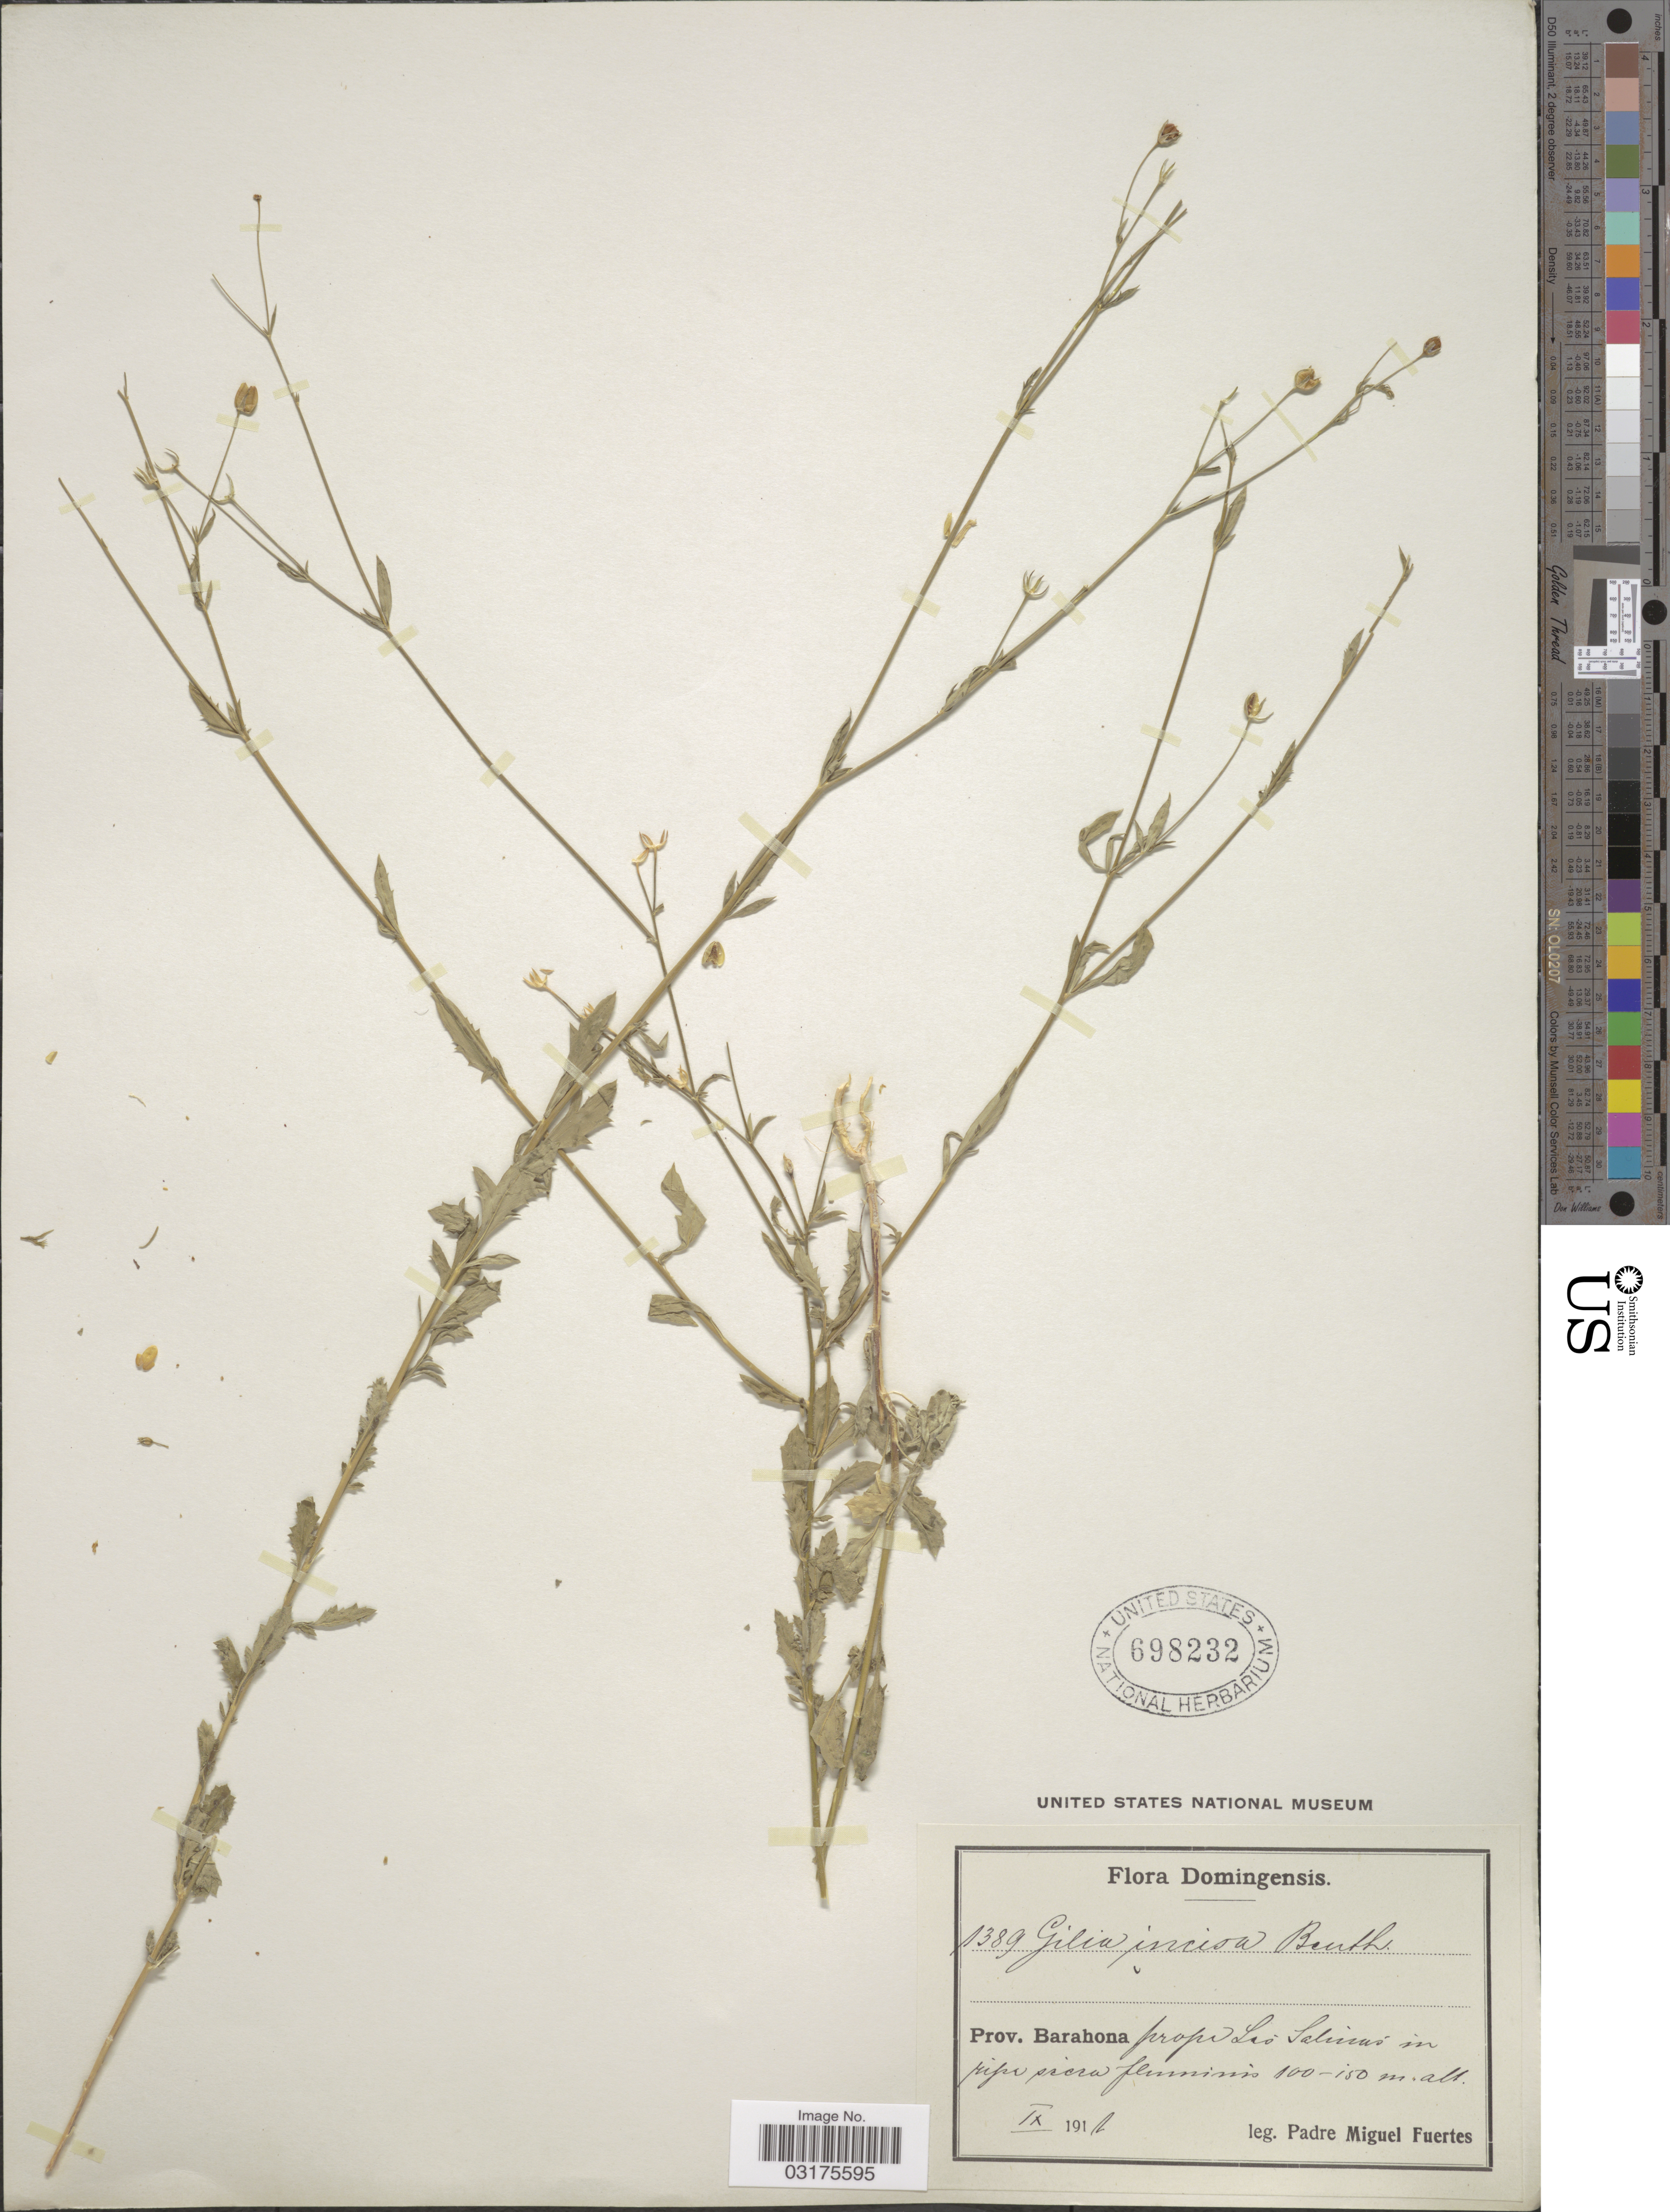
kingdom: Plantae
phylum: Tracheophyta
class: Magnoliopsida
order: Ericales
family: Polemoniaceae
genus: Giliastrum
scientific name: Giliastrum incisum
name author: (Benth.) J.M. Porter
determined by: Strong, Mark T., (BOT), Smithsonian Institution - National Museum of Natural History (UNITED STATES)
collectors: M. D. Fuertes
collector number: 1389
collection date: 1912-09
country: Dominican Republic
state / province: Barahona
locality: Prope Sao Salinas in ripe circa fluminis.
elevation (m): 100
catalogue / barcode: US 698232